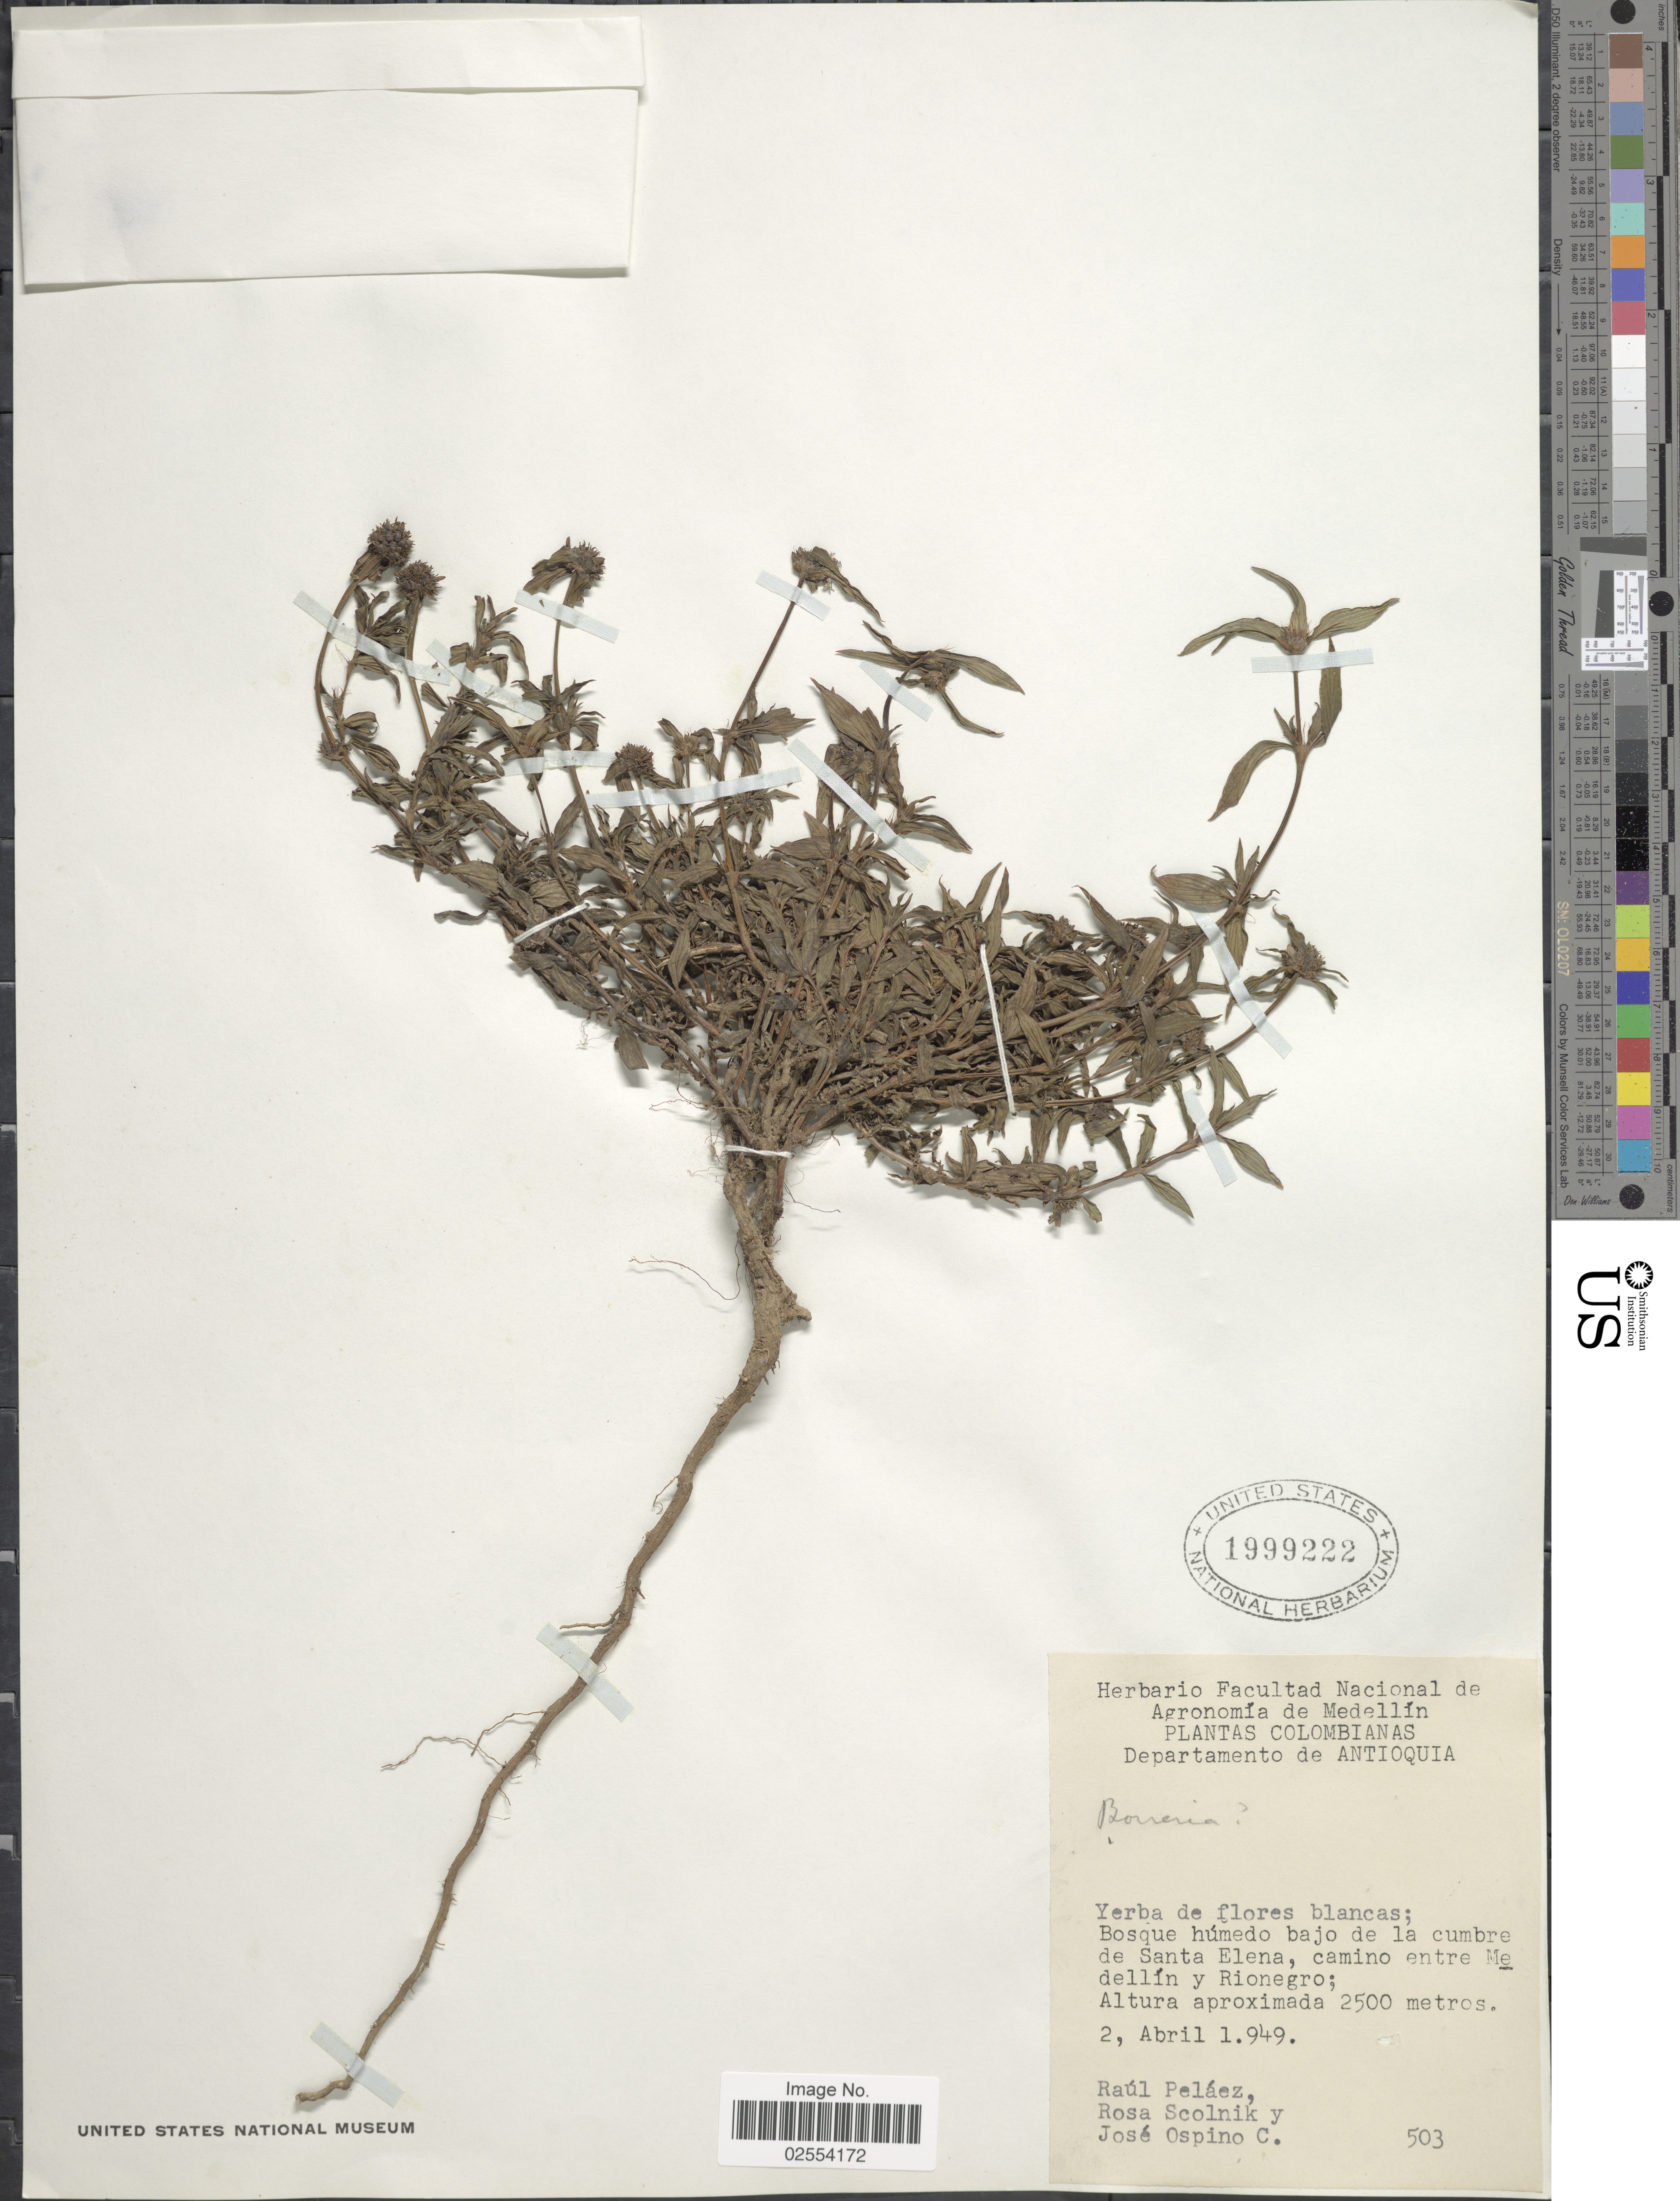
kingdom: Plantae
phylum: Tracheophyta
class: Magnoliopsida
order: Gentianales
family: Rubiaceae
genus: Spermacoce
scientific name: Spermacoce sp.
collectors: R. Pelaez, R. Scolnik & J. Ospino Carvajal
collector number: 503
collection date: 1949-04-02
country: Colombia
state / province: Antioquia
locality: Departamento de Antioquia, Bosque húmedo bajo de la cumbre de Santa Elena, camino entre Medellín y Rionegro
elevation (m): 2500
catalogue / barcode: US 1999222